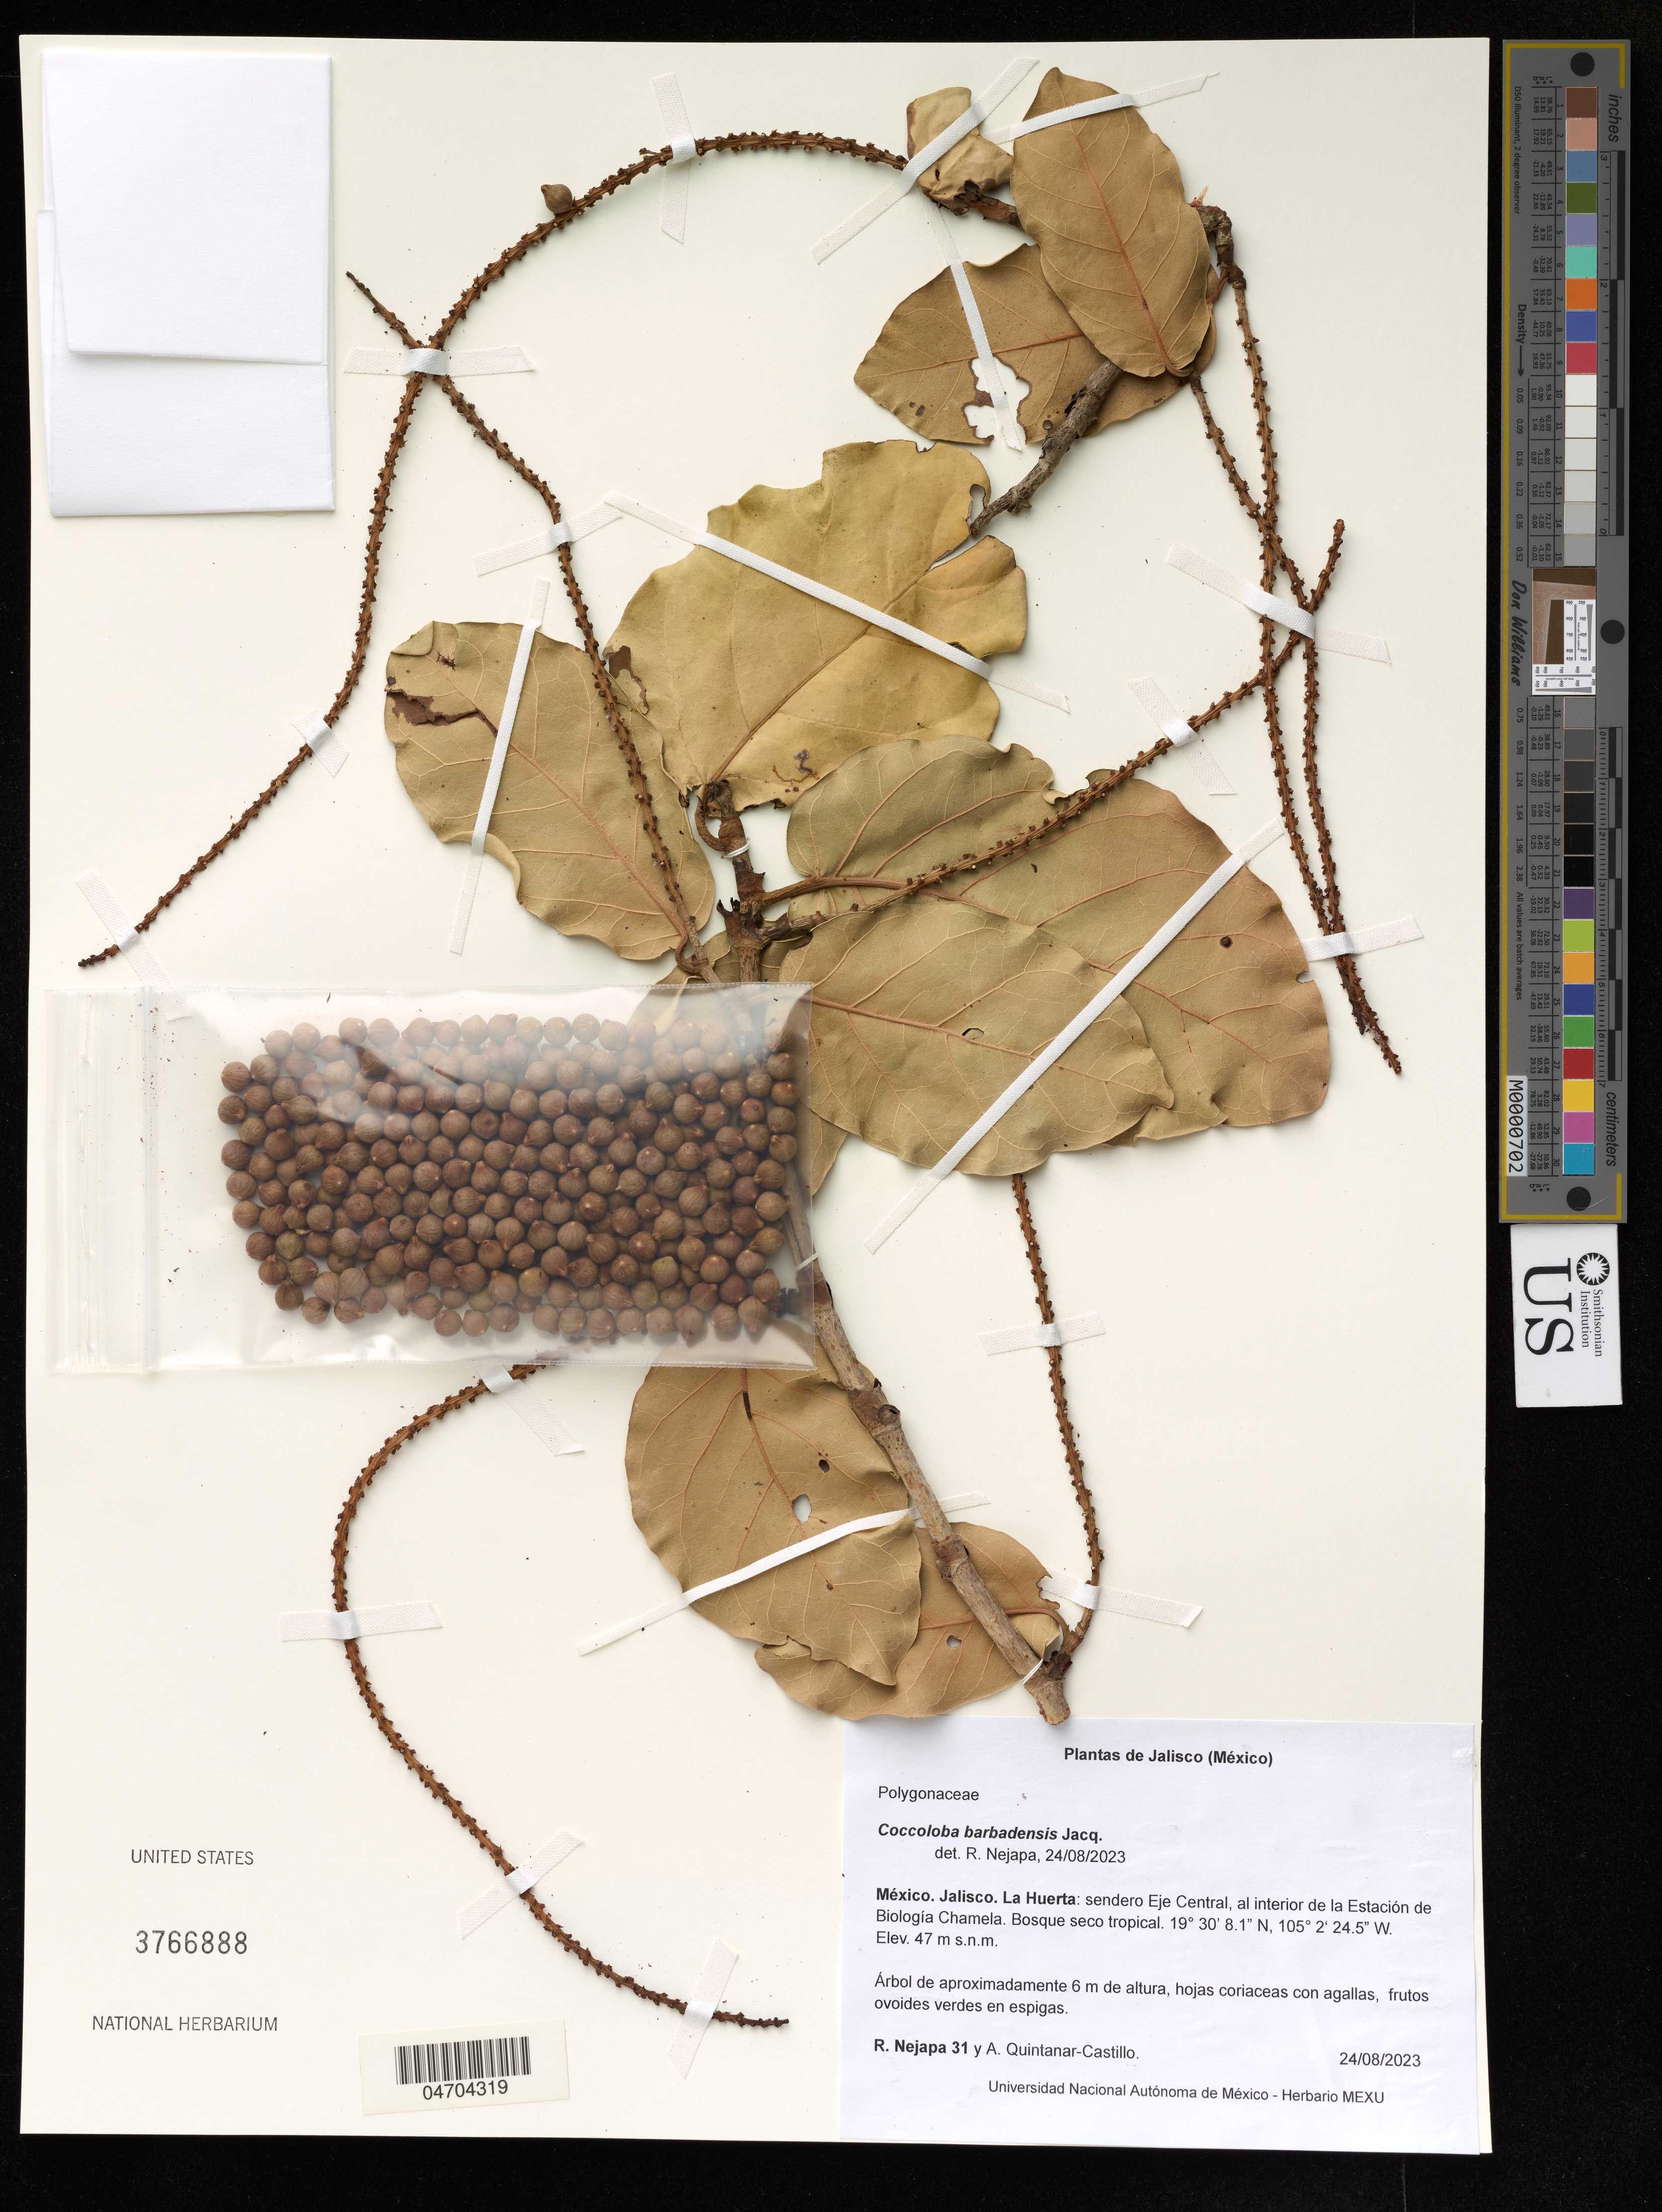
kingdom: Plantae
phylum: Tracheophyta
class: Magnoliopsida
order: Caryophyllales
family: Polygonaceae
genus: Coccoloba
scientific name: Coccoloba barbadensis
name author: Jacq.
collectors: R. Nejapa & A. Quintanar Castillo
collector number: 31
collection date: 2023-08-24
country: Mexico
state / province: Jalisco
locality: La Huerta: sendero Eje Central, al interior de la Estación de Biologia Chamela.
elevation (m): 47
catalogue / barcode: US 3766888